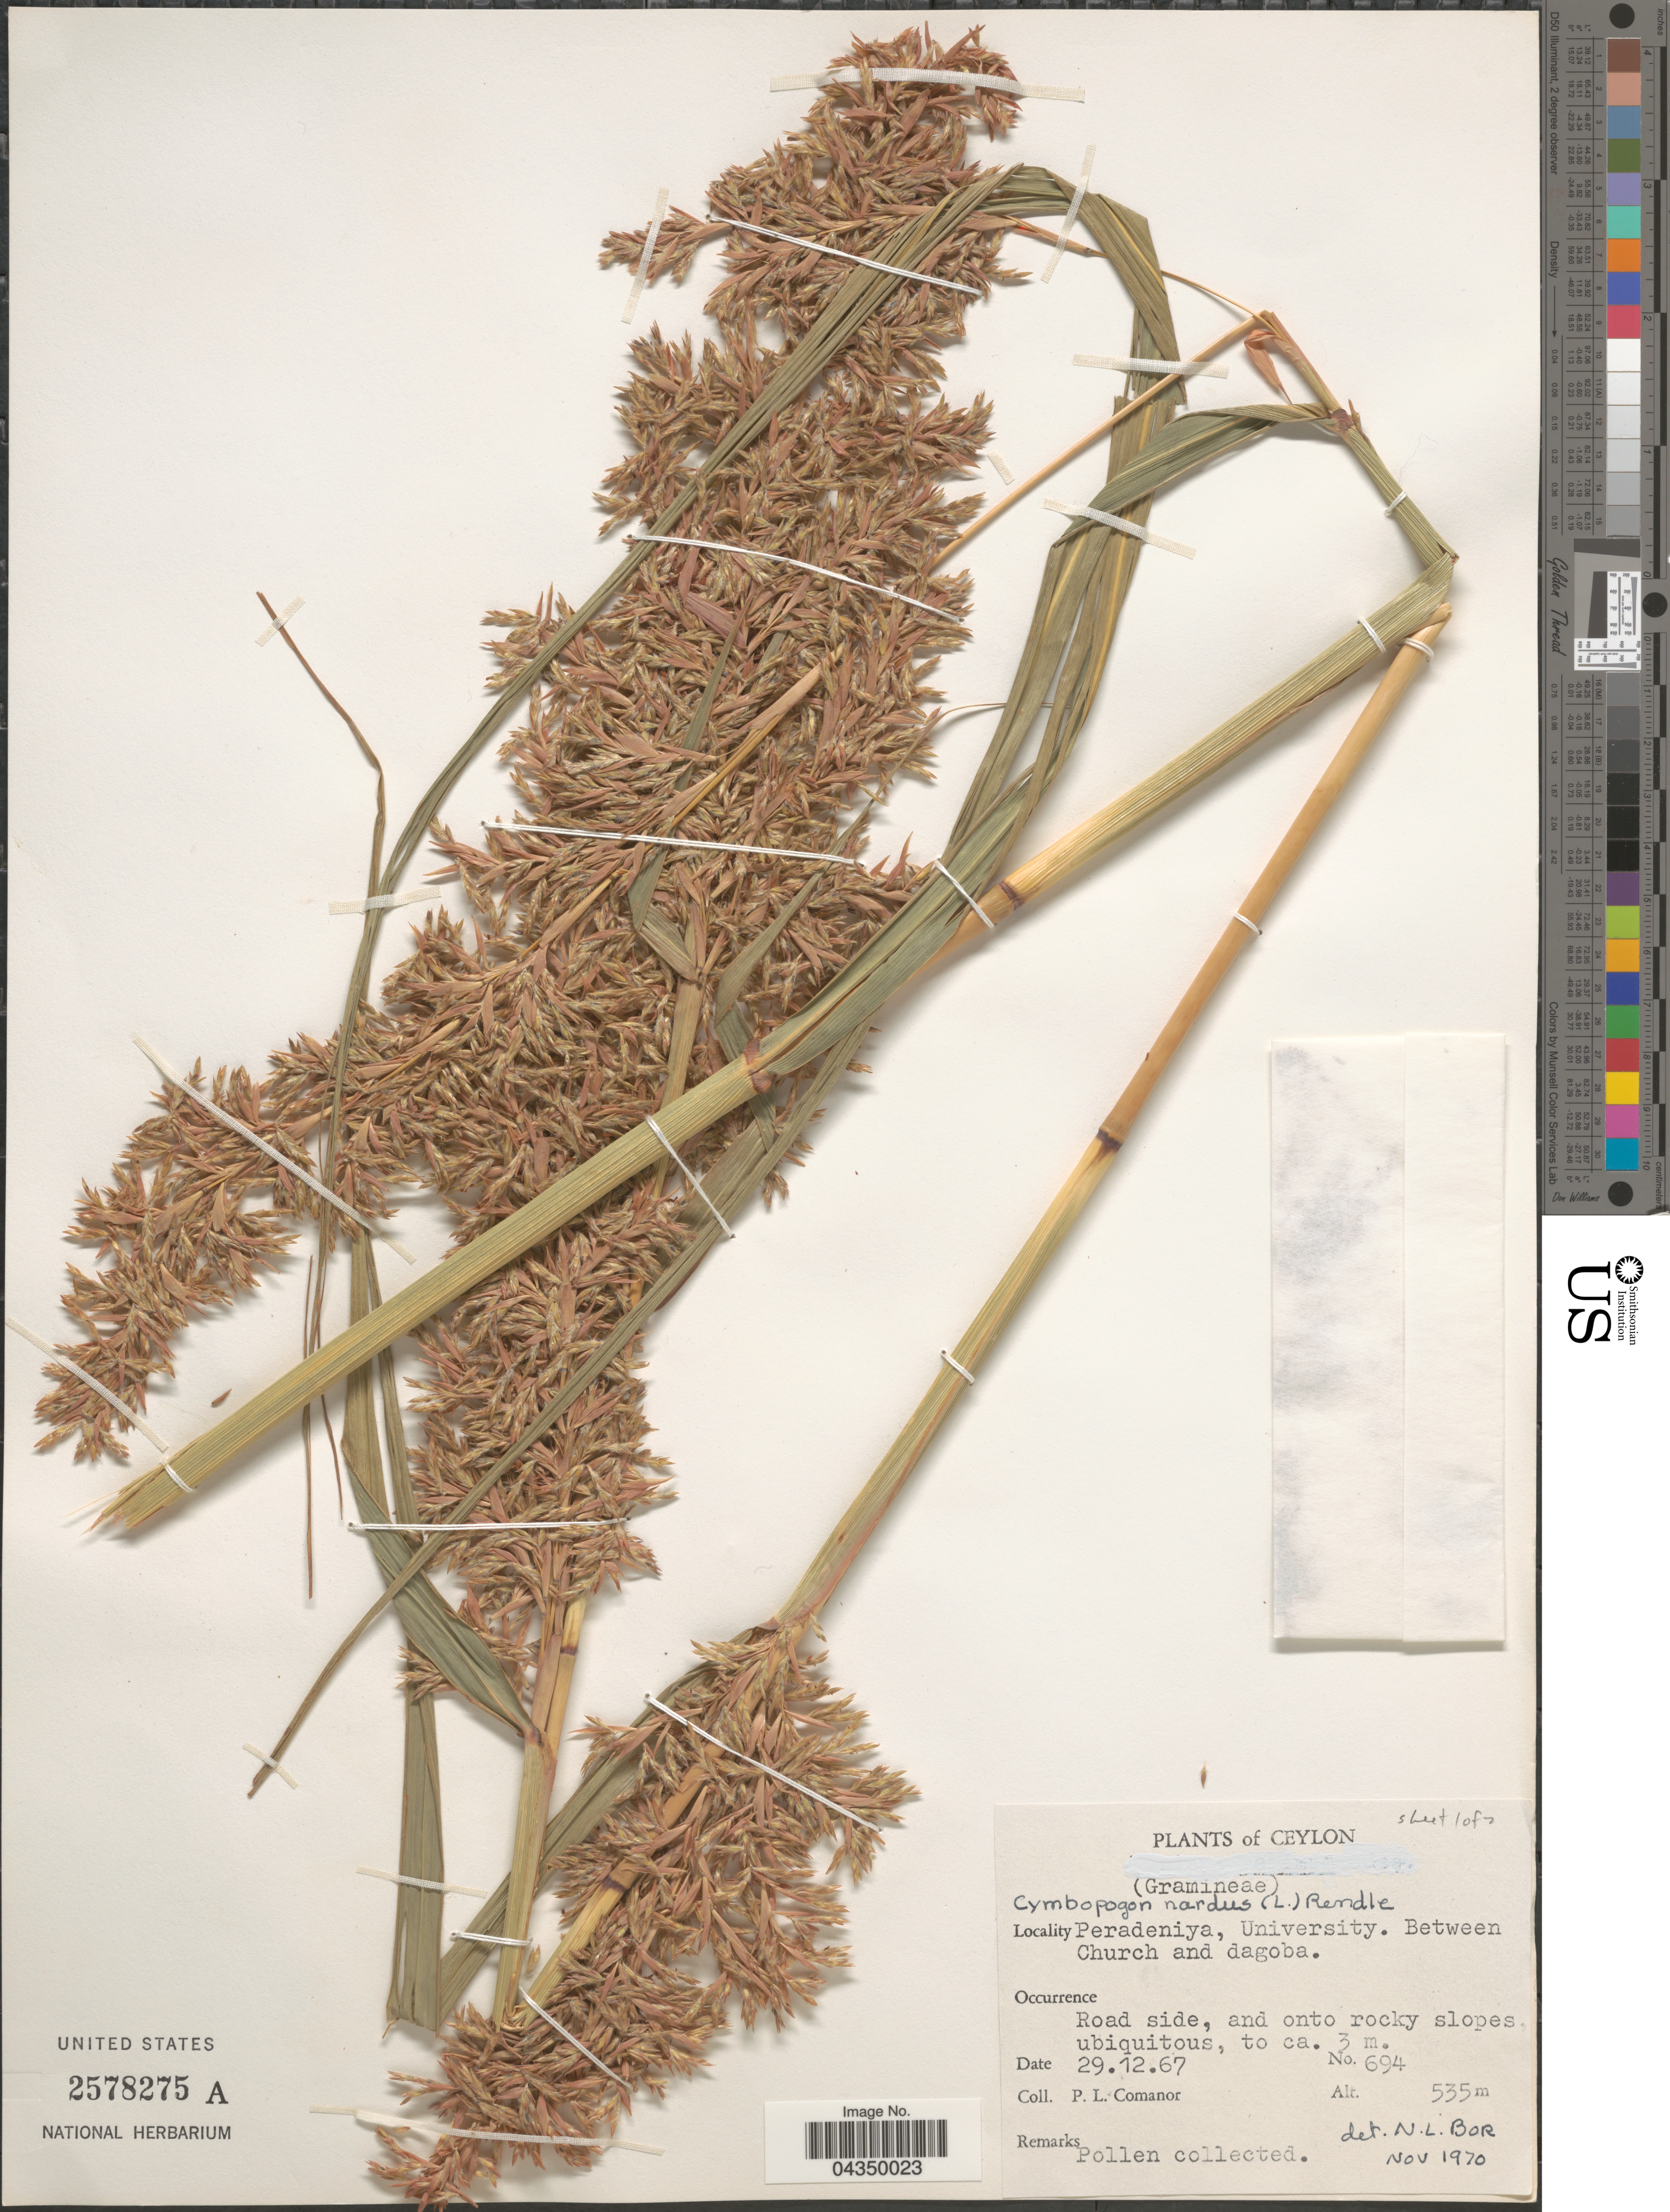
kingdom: Plantae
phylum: Tracheophyta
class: Liliopsida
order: Poales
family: Poaceae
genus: Cymbopogon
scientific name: Cymbopogon nardus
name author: (L.) Rendle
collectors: P. Comanor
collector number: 694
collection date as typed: Transcribed d/m/y: 29/12/67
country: Sri Lanka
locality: Ceylon. Peradeniya, University. Between Church and dagoba. Road side.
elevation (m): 535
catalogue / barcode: US 2578275A